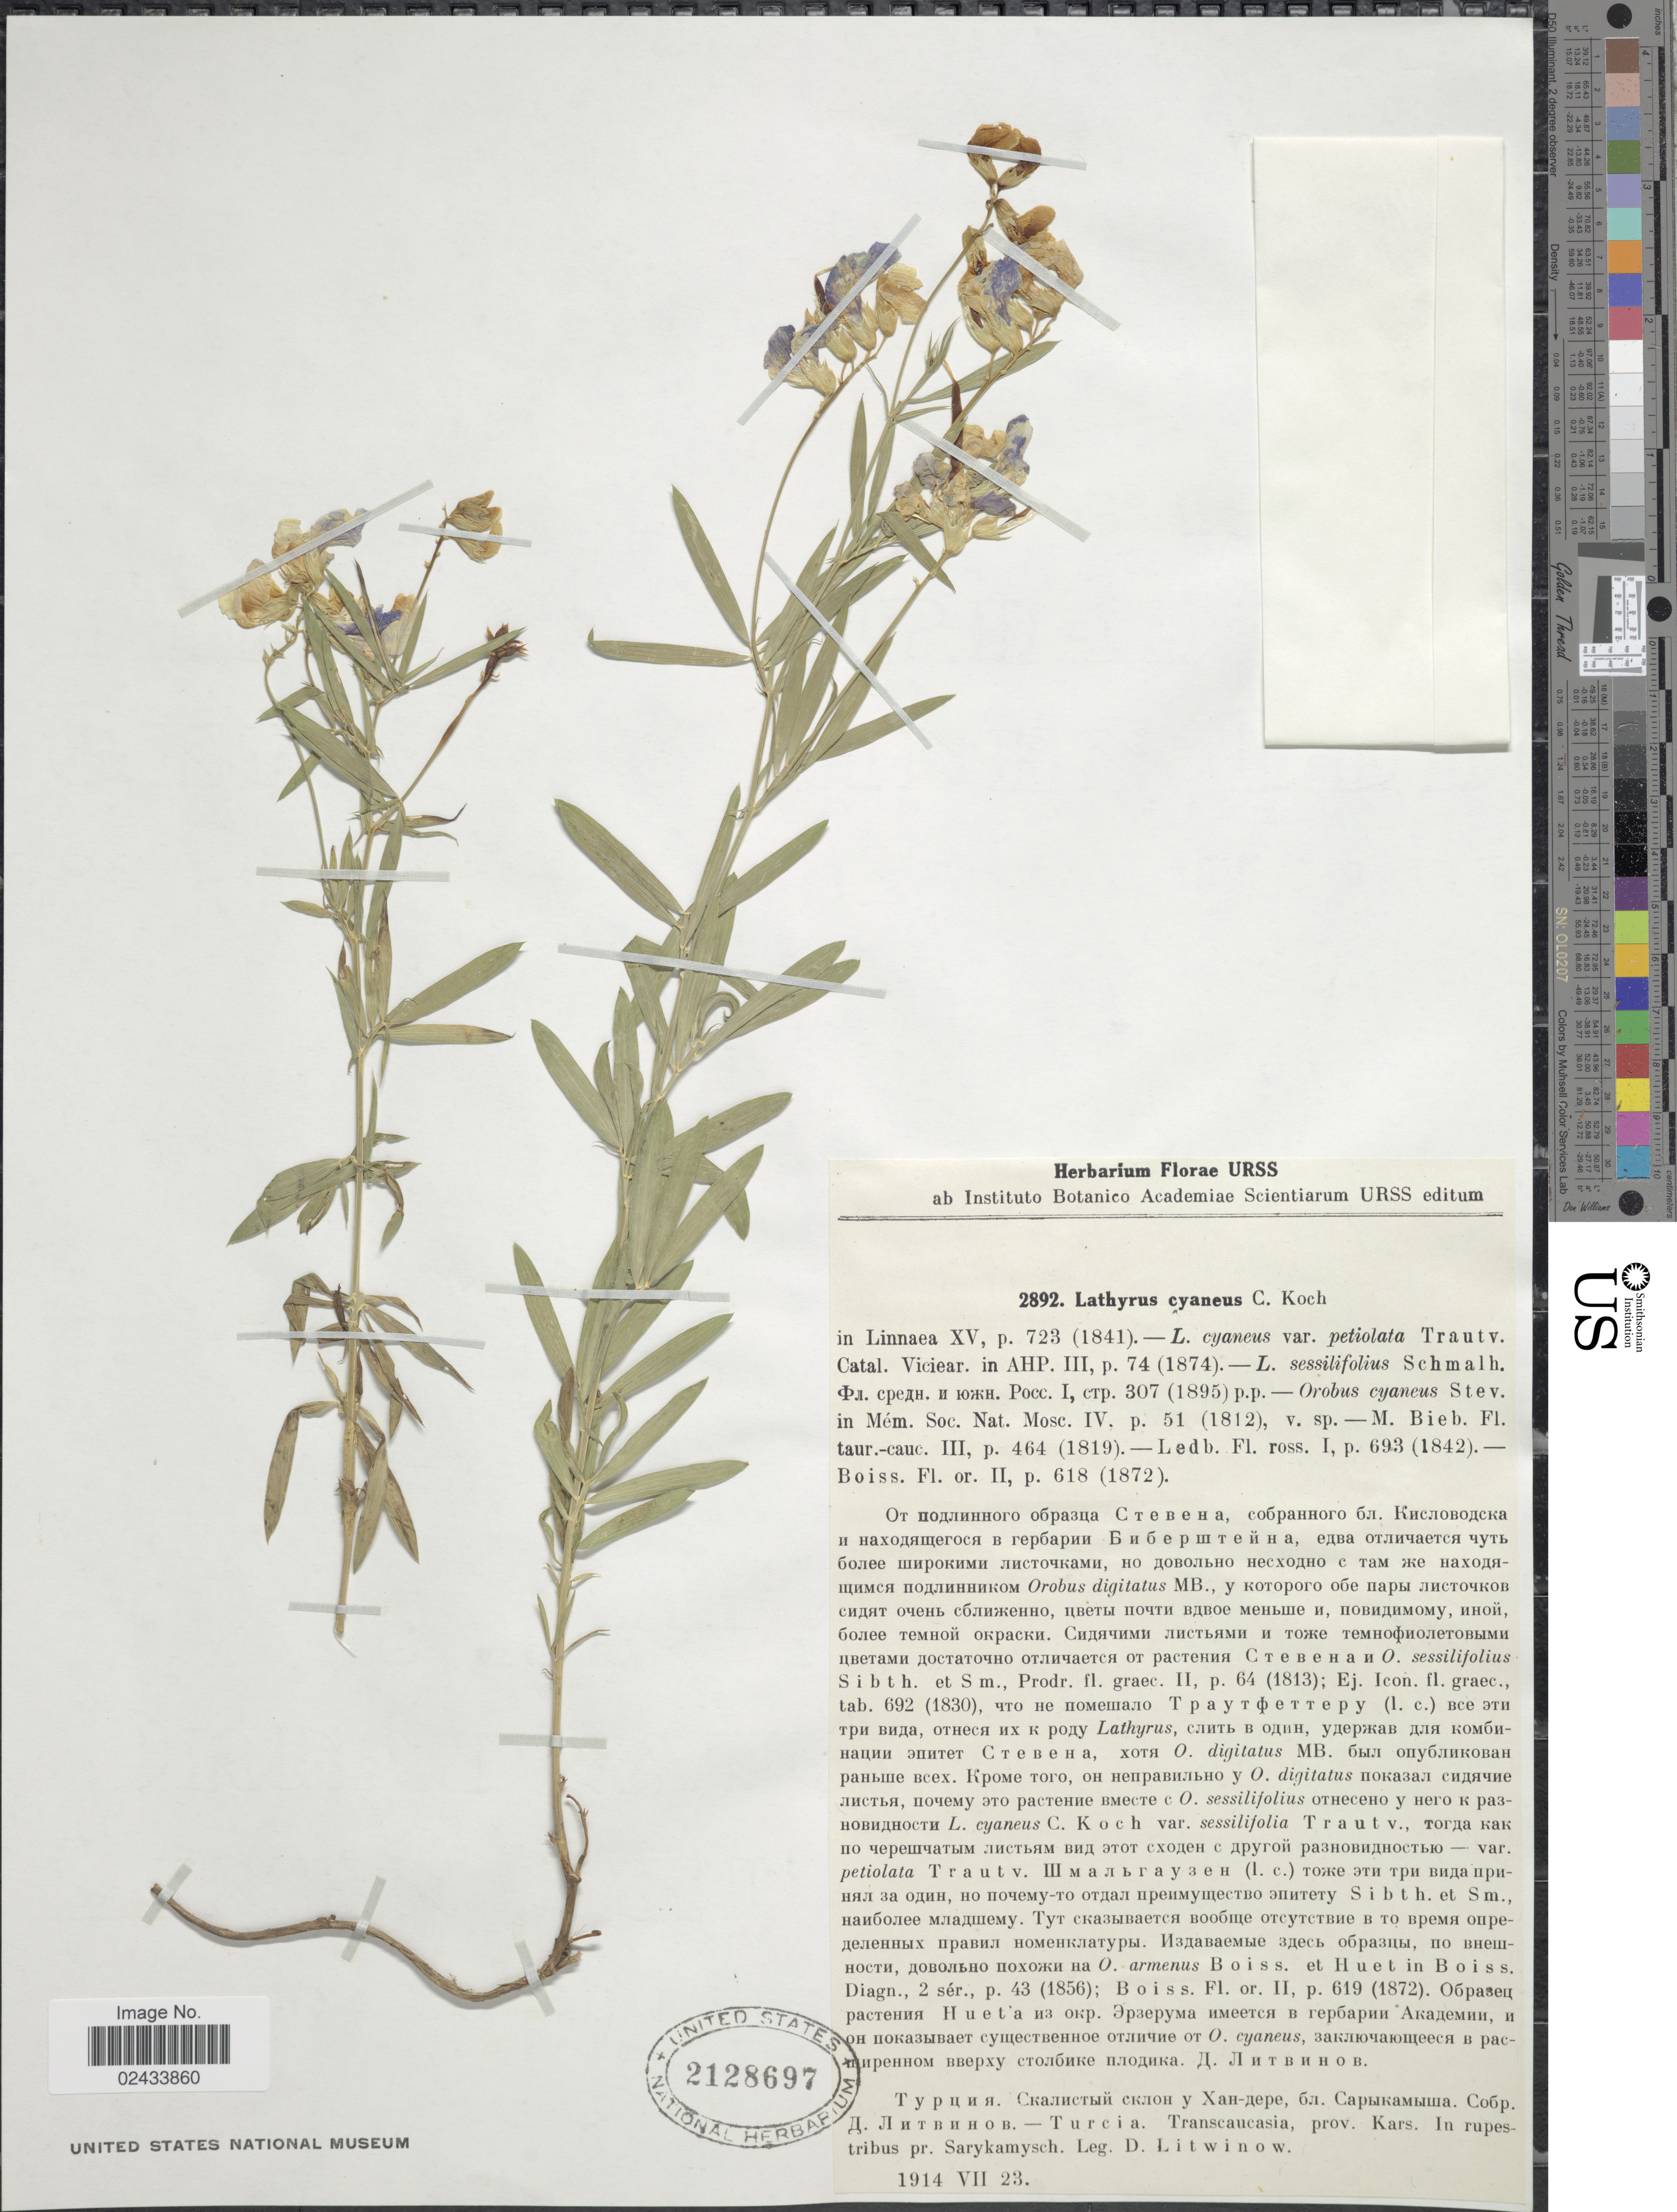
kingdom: Plantae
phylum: Tracheophyta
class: Magnoliopsida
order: Fabales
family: Fabaceae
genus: Lathyrus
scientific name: Lathyrus cyaneus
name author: (Steven) K. Koch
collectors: D. Litwinow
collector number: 2892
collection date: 1914-07-23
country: Turkey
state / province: Kars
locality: Turcia. Transcaucasia, prov. Kars. In rupestribus pr. Sarykamysch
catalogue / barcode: US 2128697